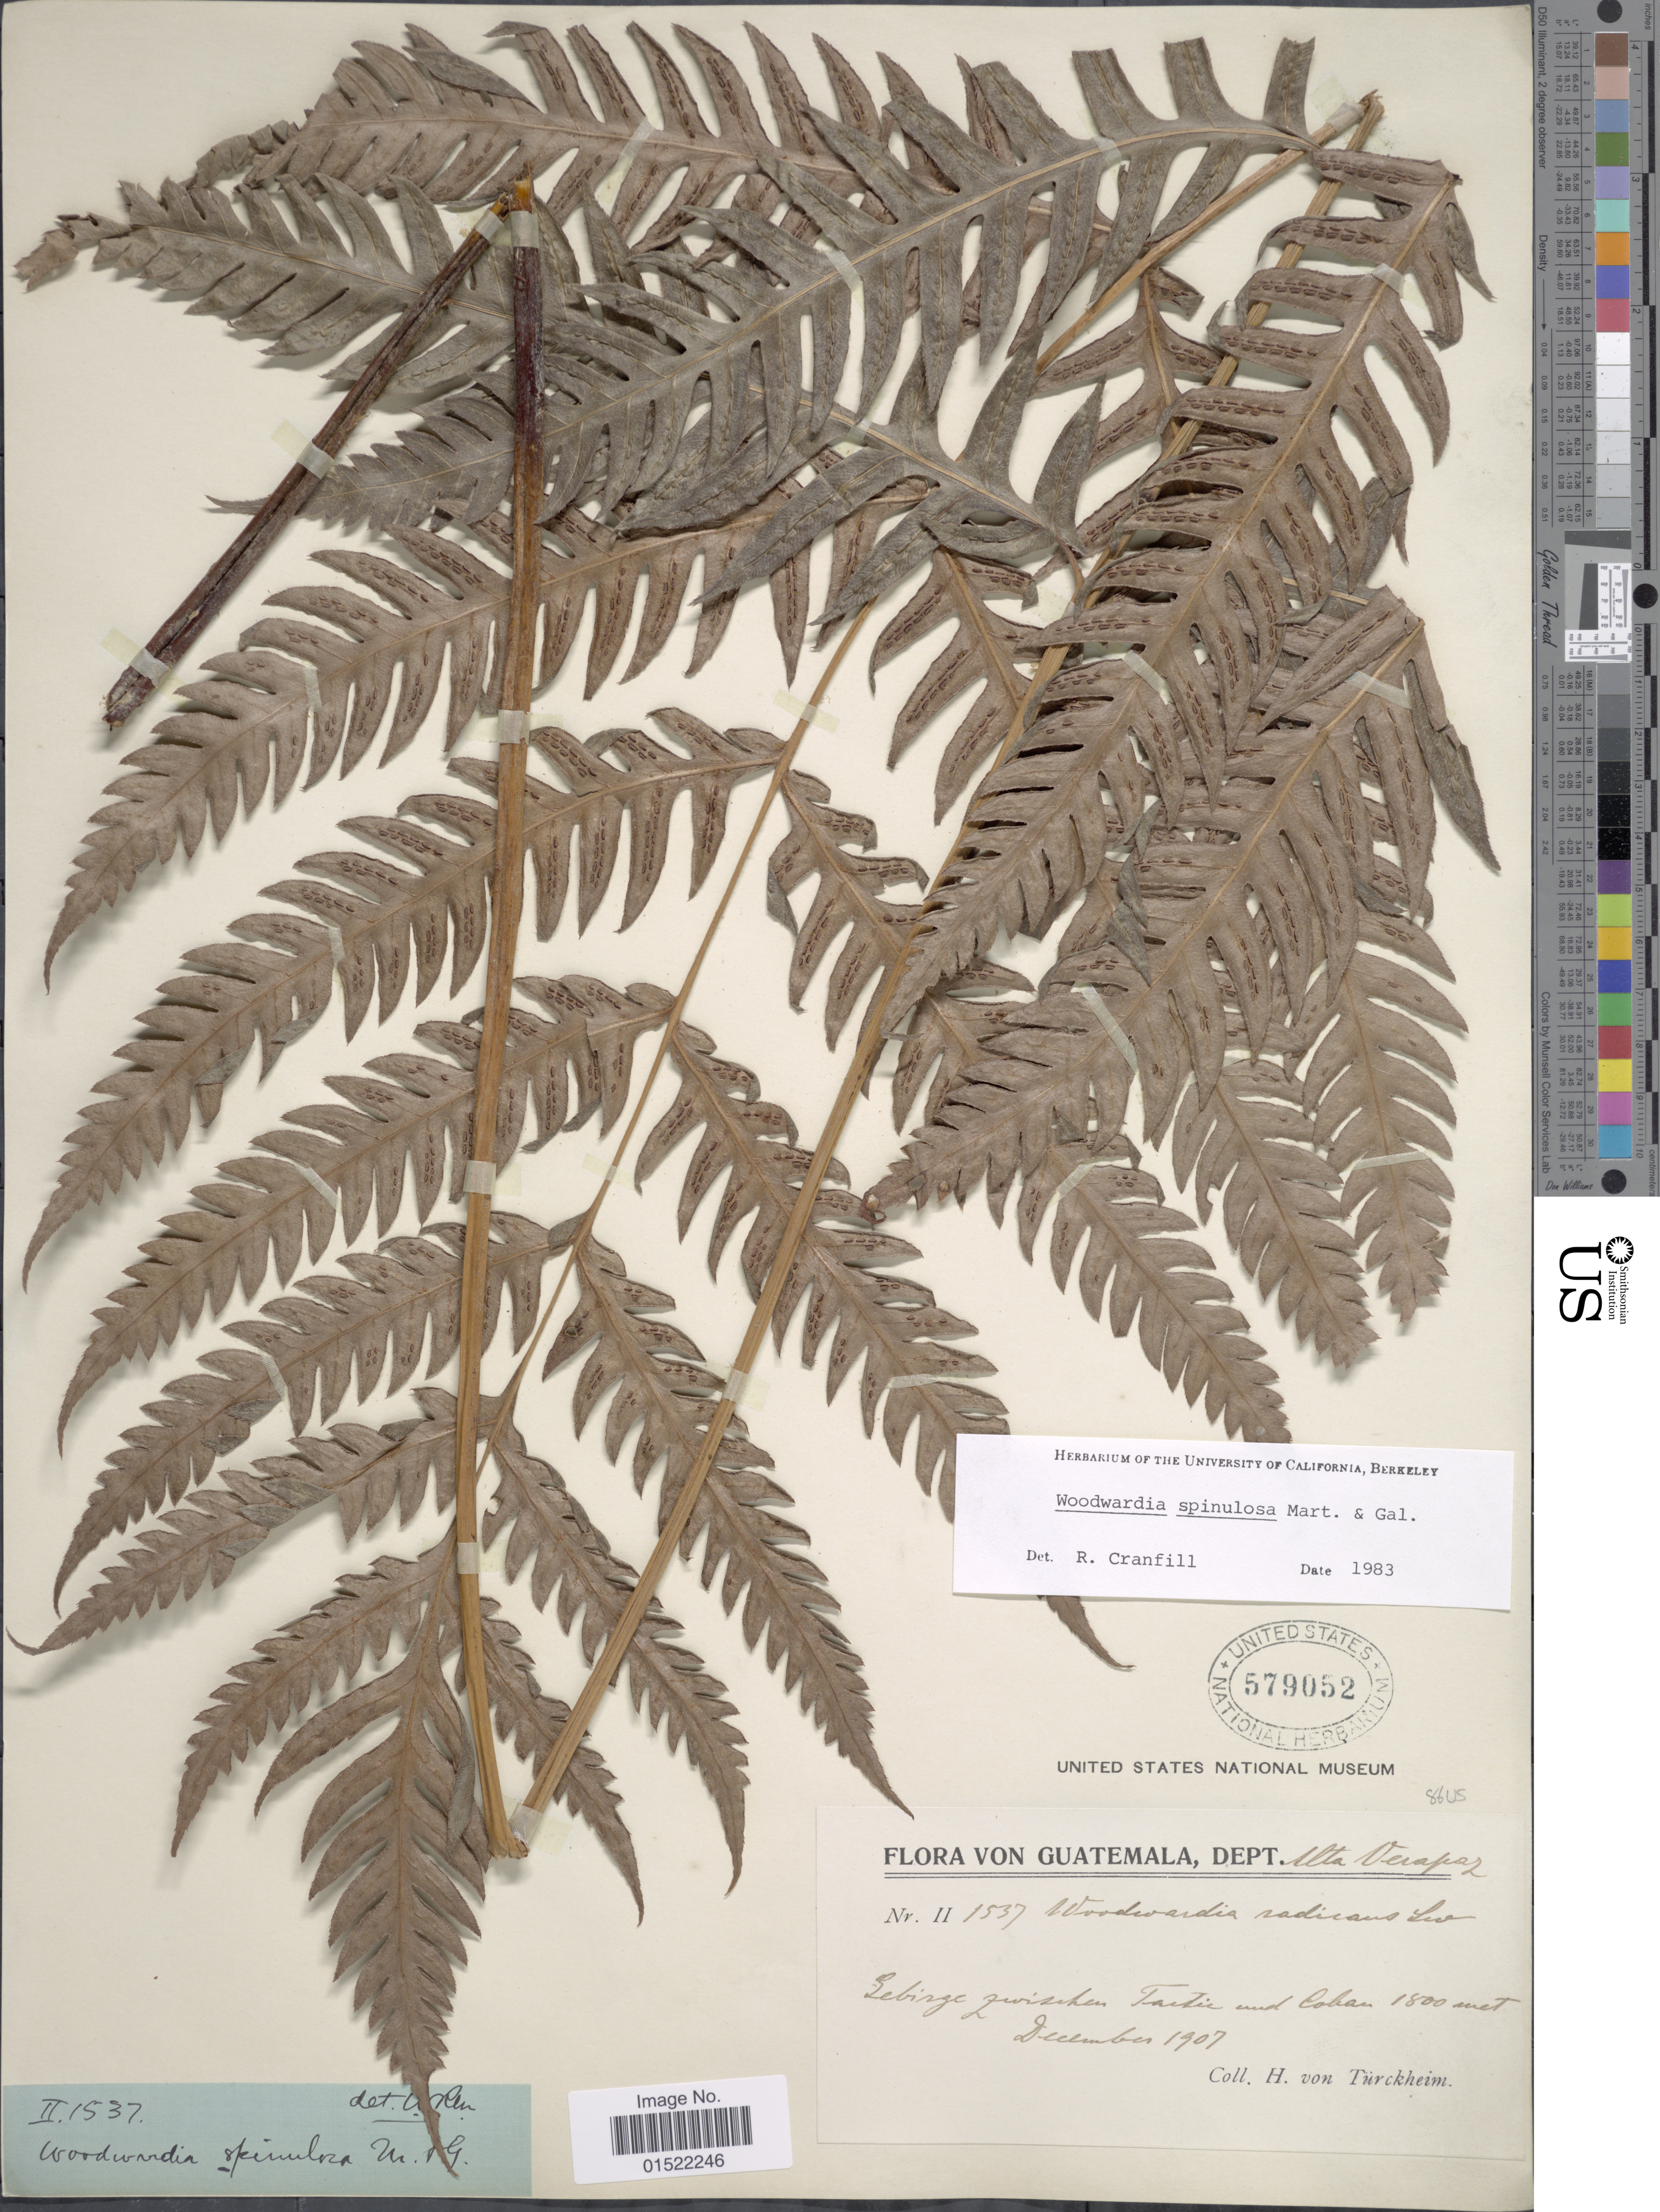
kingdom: Plantae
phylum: Tracheophyta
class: Polypodiopsida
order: Polypodiales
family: Blechnaceae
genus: Woodwardia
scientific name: Woodwardia spinulosa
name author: M. Martens & Galeotti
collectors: H. von Türckheim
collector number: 11 1537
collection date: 1907-12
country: Guatemala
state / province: Alta Verapaz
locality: Gebirge zwischen Tactic und Cobán [mountains between Tactic and Cobán] Dept. Alta Verapaz.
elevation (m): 1800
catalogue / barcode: US 579052